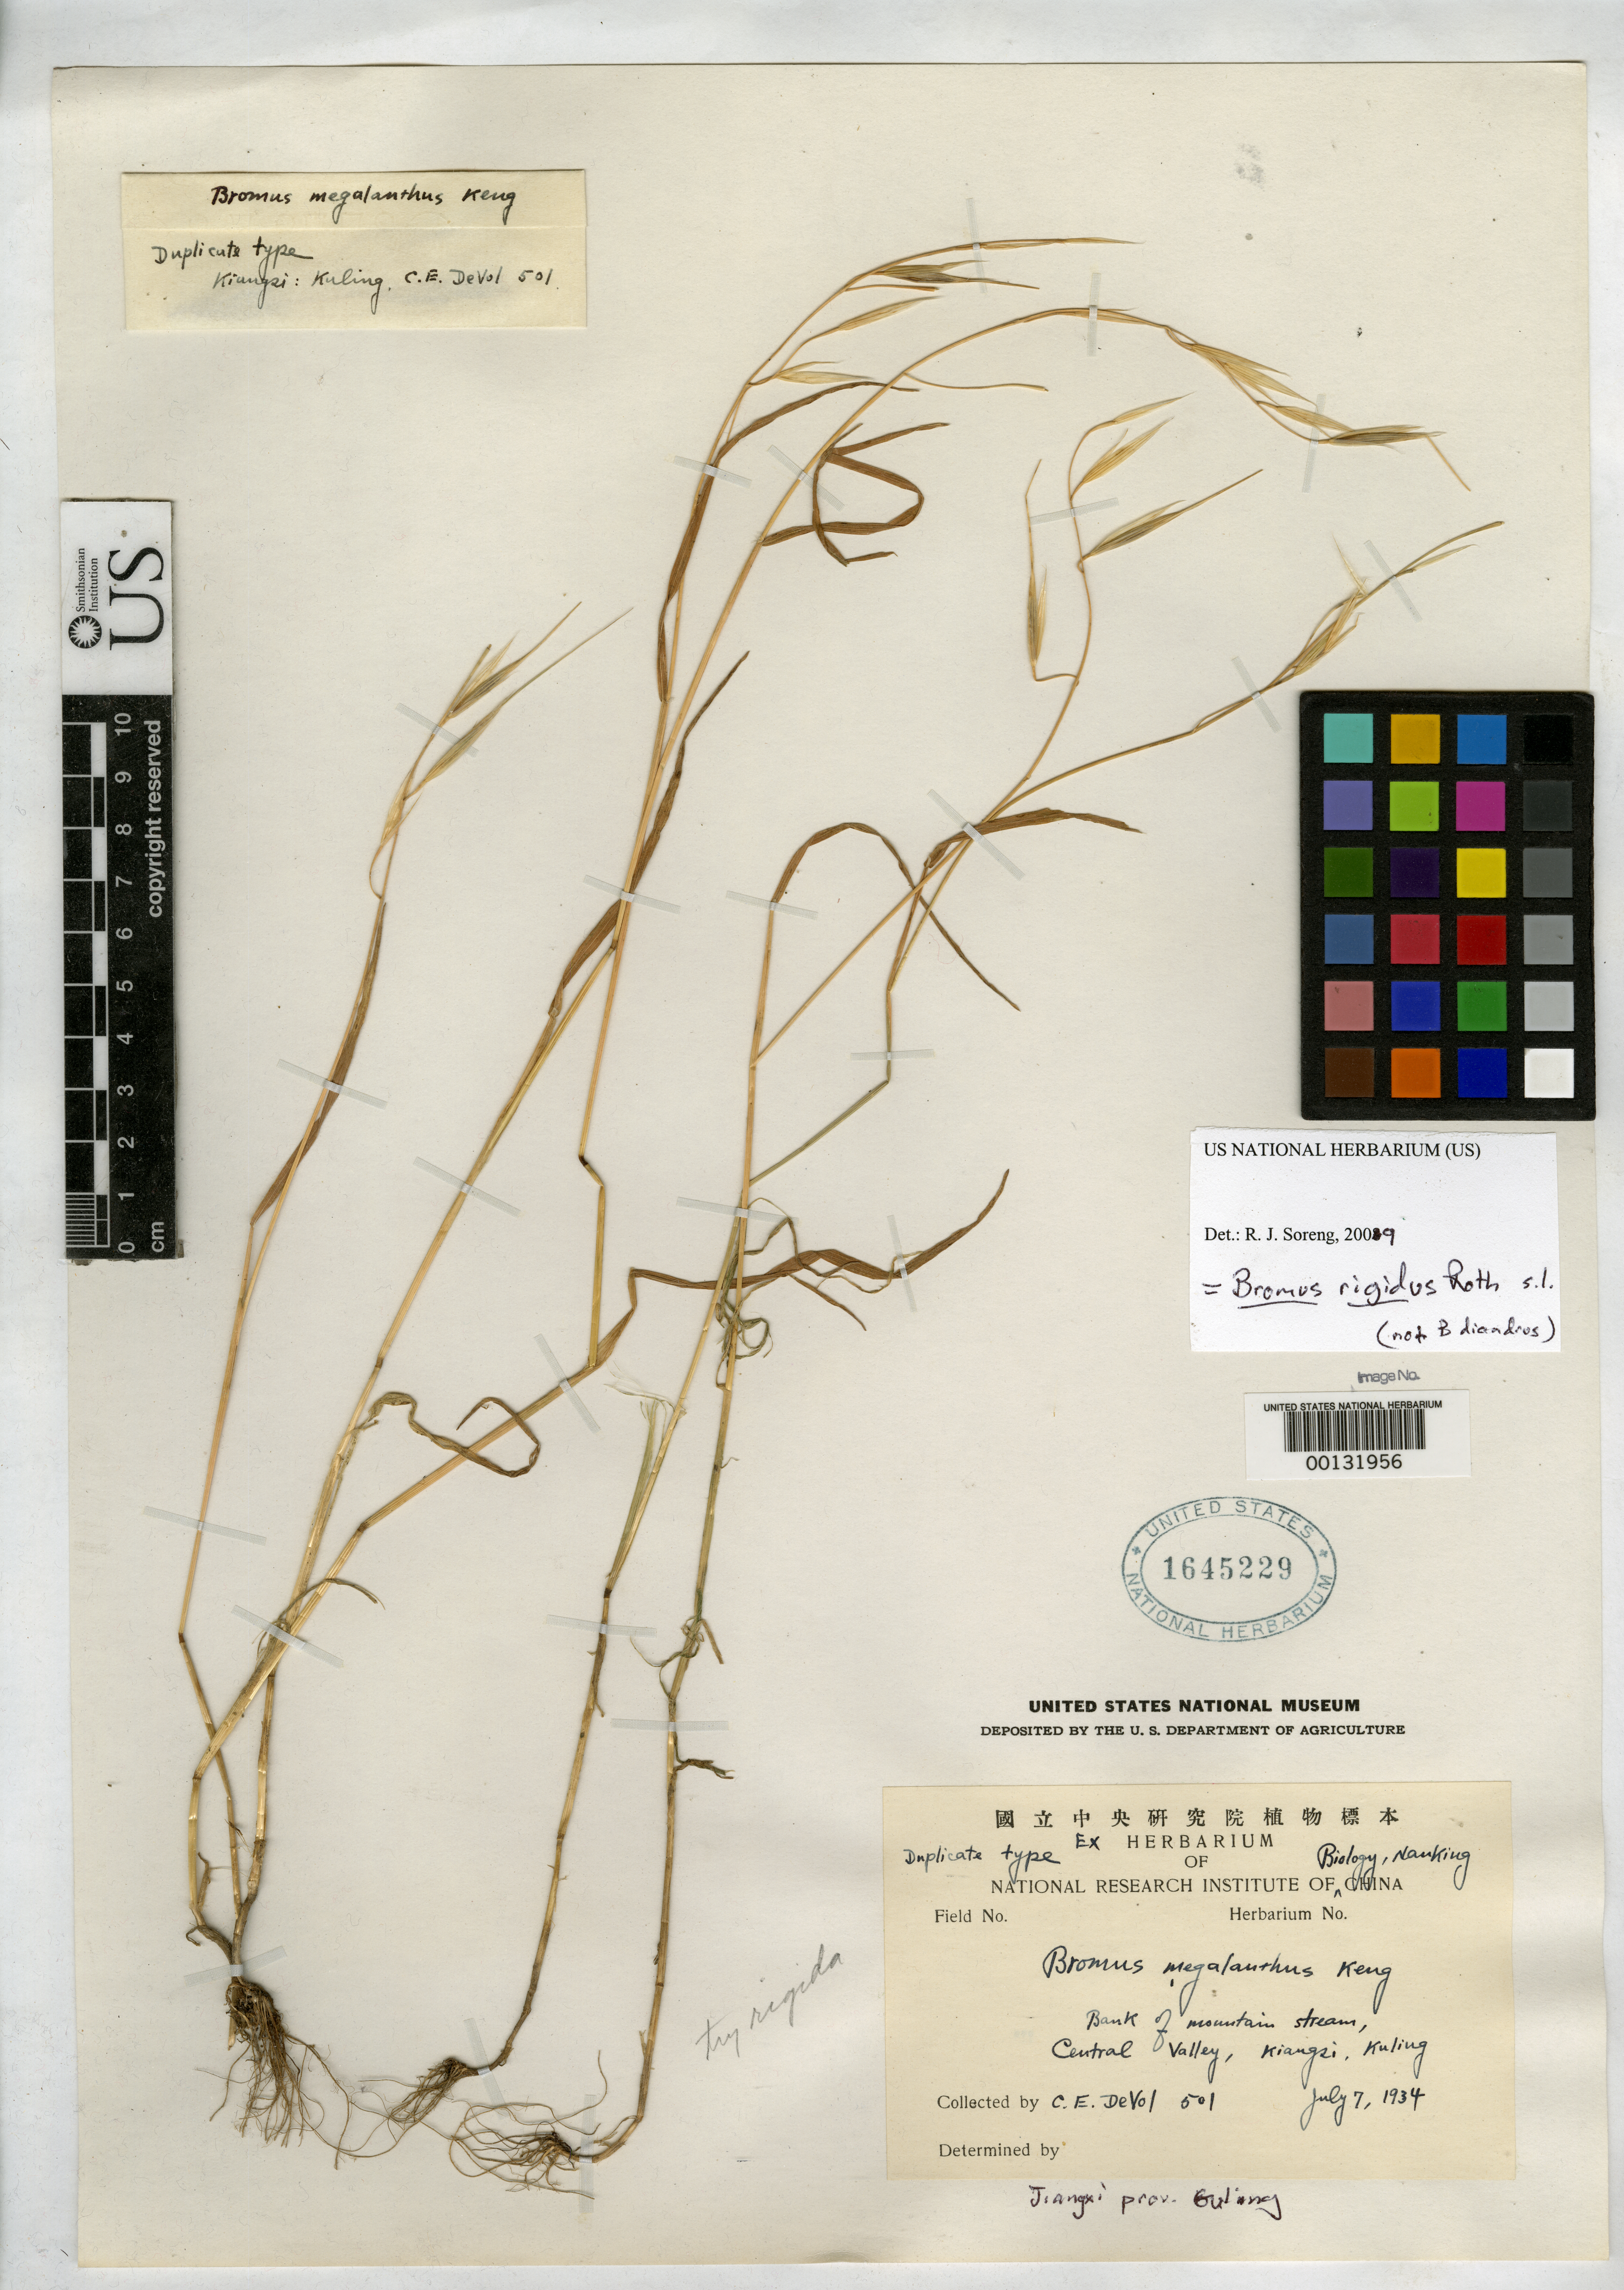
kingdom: Plantae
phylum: Tracheophyta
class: Liliopsida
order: Poales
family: Poaceae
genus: Bromus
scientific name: Bromus megalanthus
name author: Keng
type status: Isotype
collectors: C. E. De Vol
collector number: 501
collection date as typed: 07 Jul 1934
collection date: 1934-07-07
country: China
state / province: Jiangxi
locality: Central Valley, Kuling.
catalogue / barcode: US 1645229